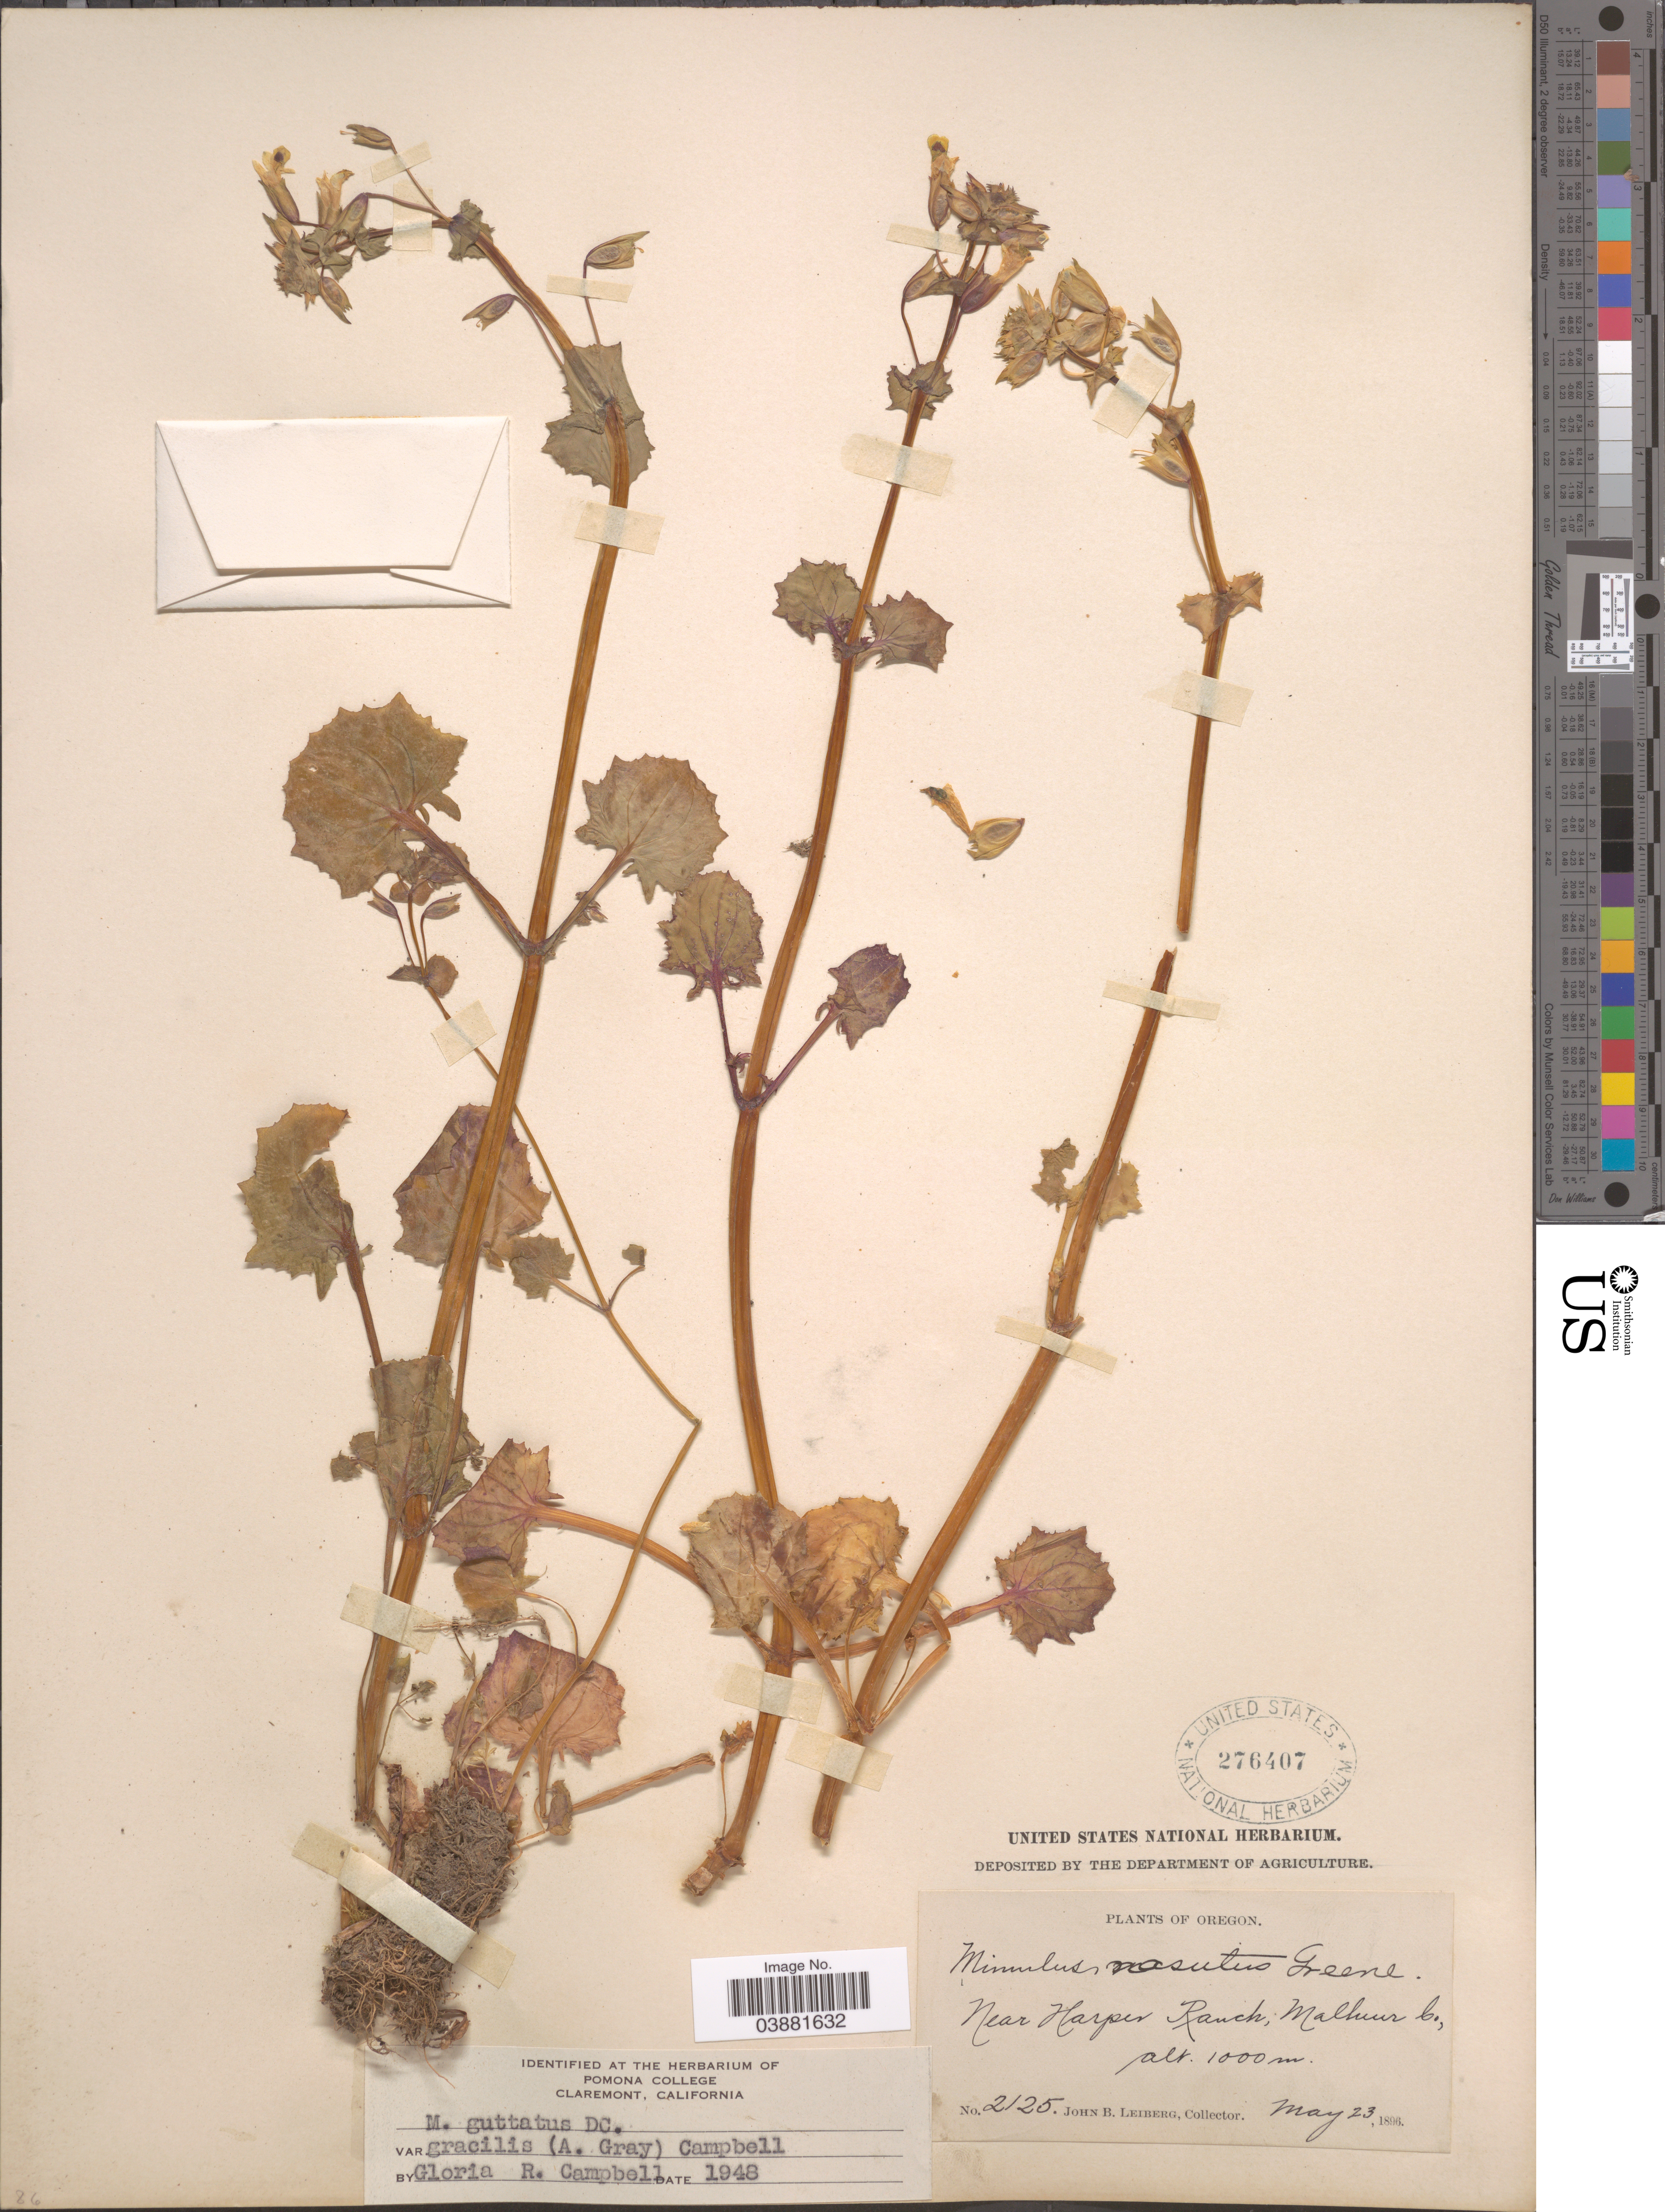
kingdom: Plantae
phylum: Tracheophyta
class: Magnoliopsida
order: Lamiales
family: Phrymaceae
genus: Mimulus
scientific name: Mimulus guttatus var. gracilis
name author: (A. Gray) G.R. Campb.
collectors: J. B. Leiberg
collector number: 2125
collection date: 1896-05-23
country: United States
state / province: Oregon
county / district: Malheur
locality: Near Harper Ranch, Malheur Co.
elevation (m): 1000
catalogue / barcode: US 276407